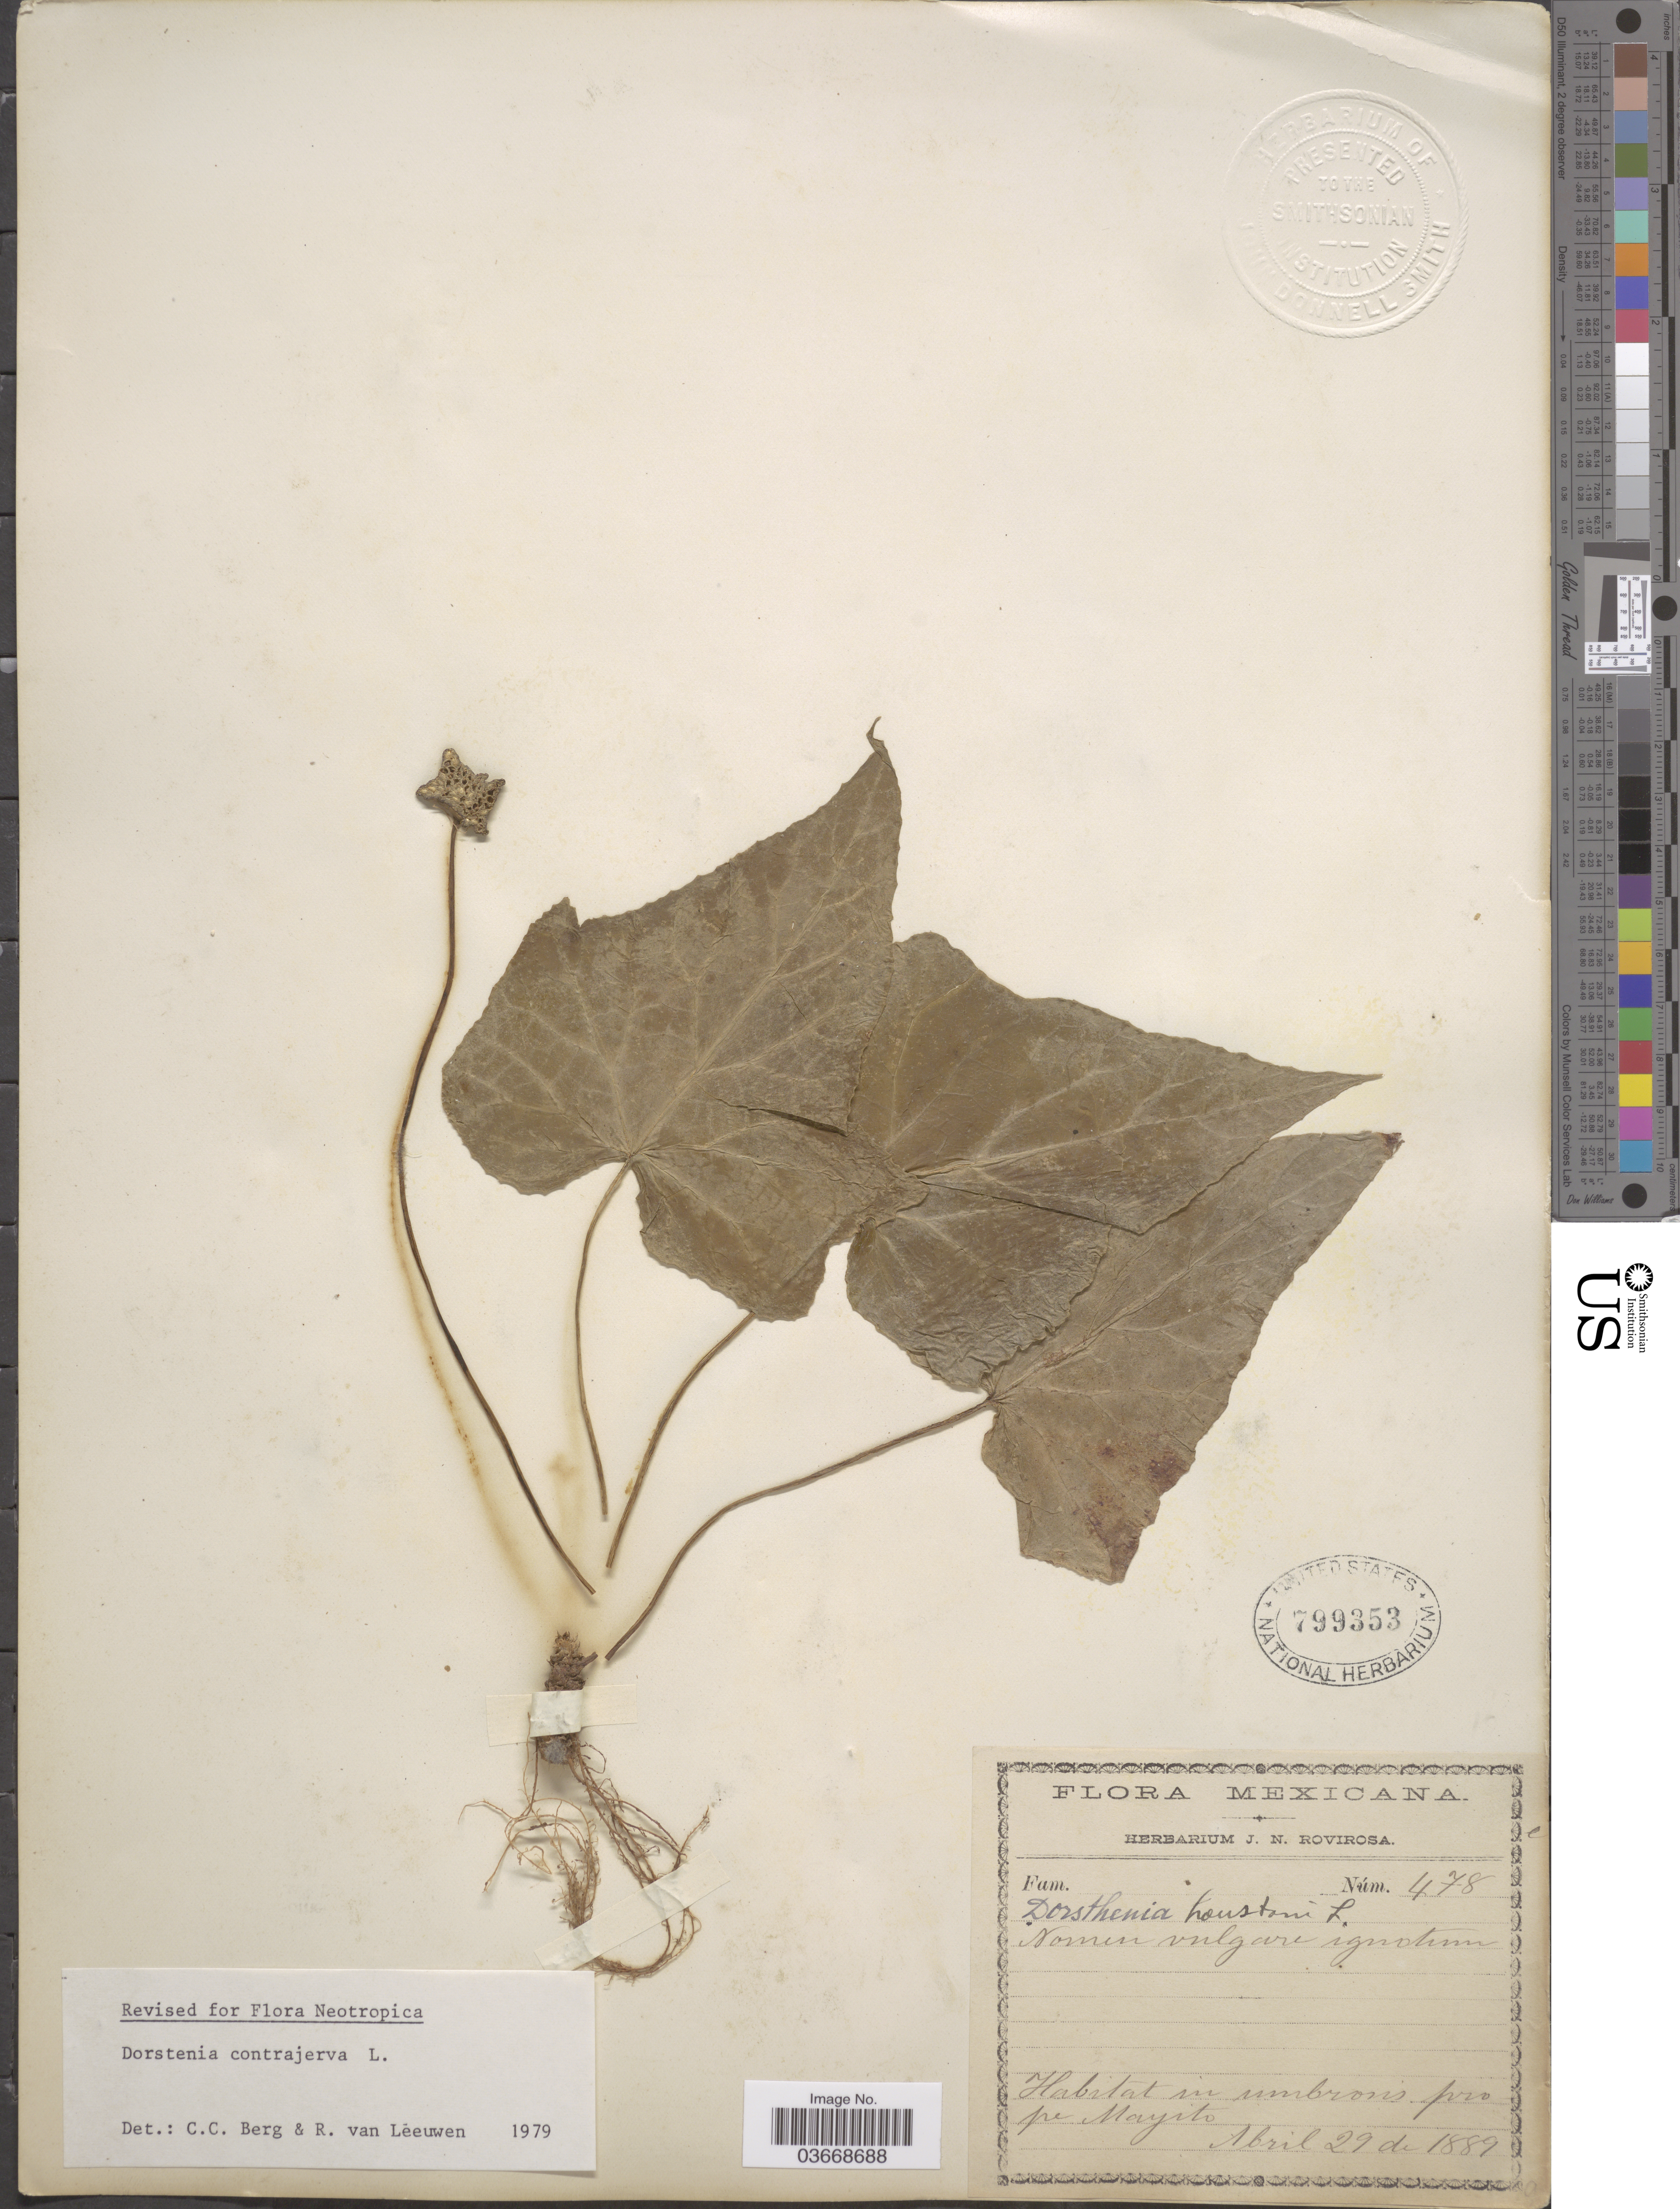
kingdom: Plantae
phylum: Tracheophyta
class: Magnoliopsida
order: Rosales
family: Moraceae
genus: Dorstenia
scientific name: Dorstenia contrajerva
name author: L.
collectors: ex herb. J. N. Rovirosa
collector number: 478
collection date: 1889-04-29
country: Mexico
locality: In umbrosis prope Mayito.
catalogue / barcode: US 799353